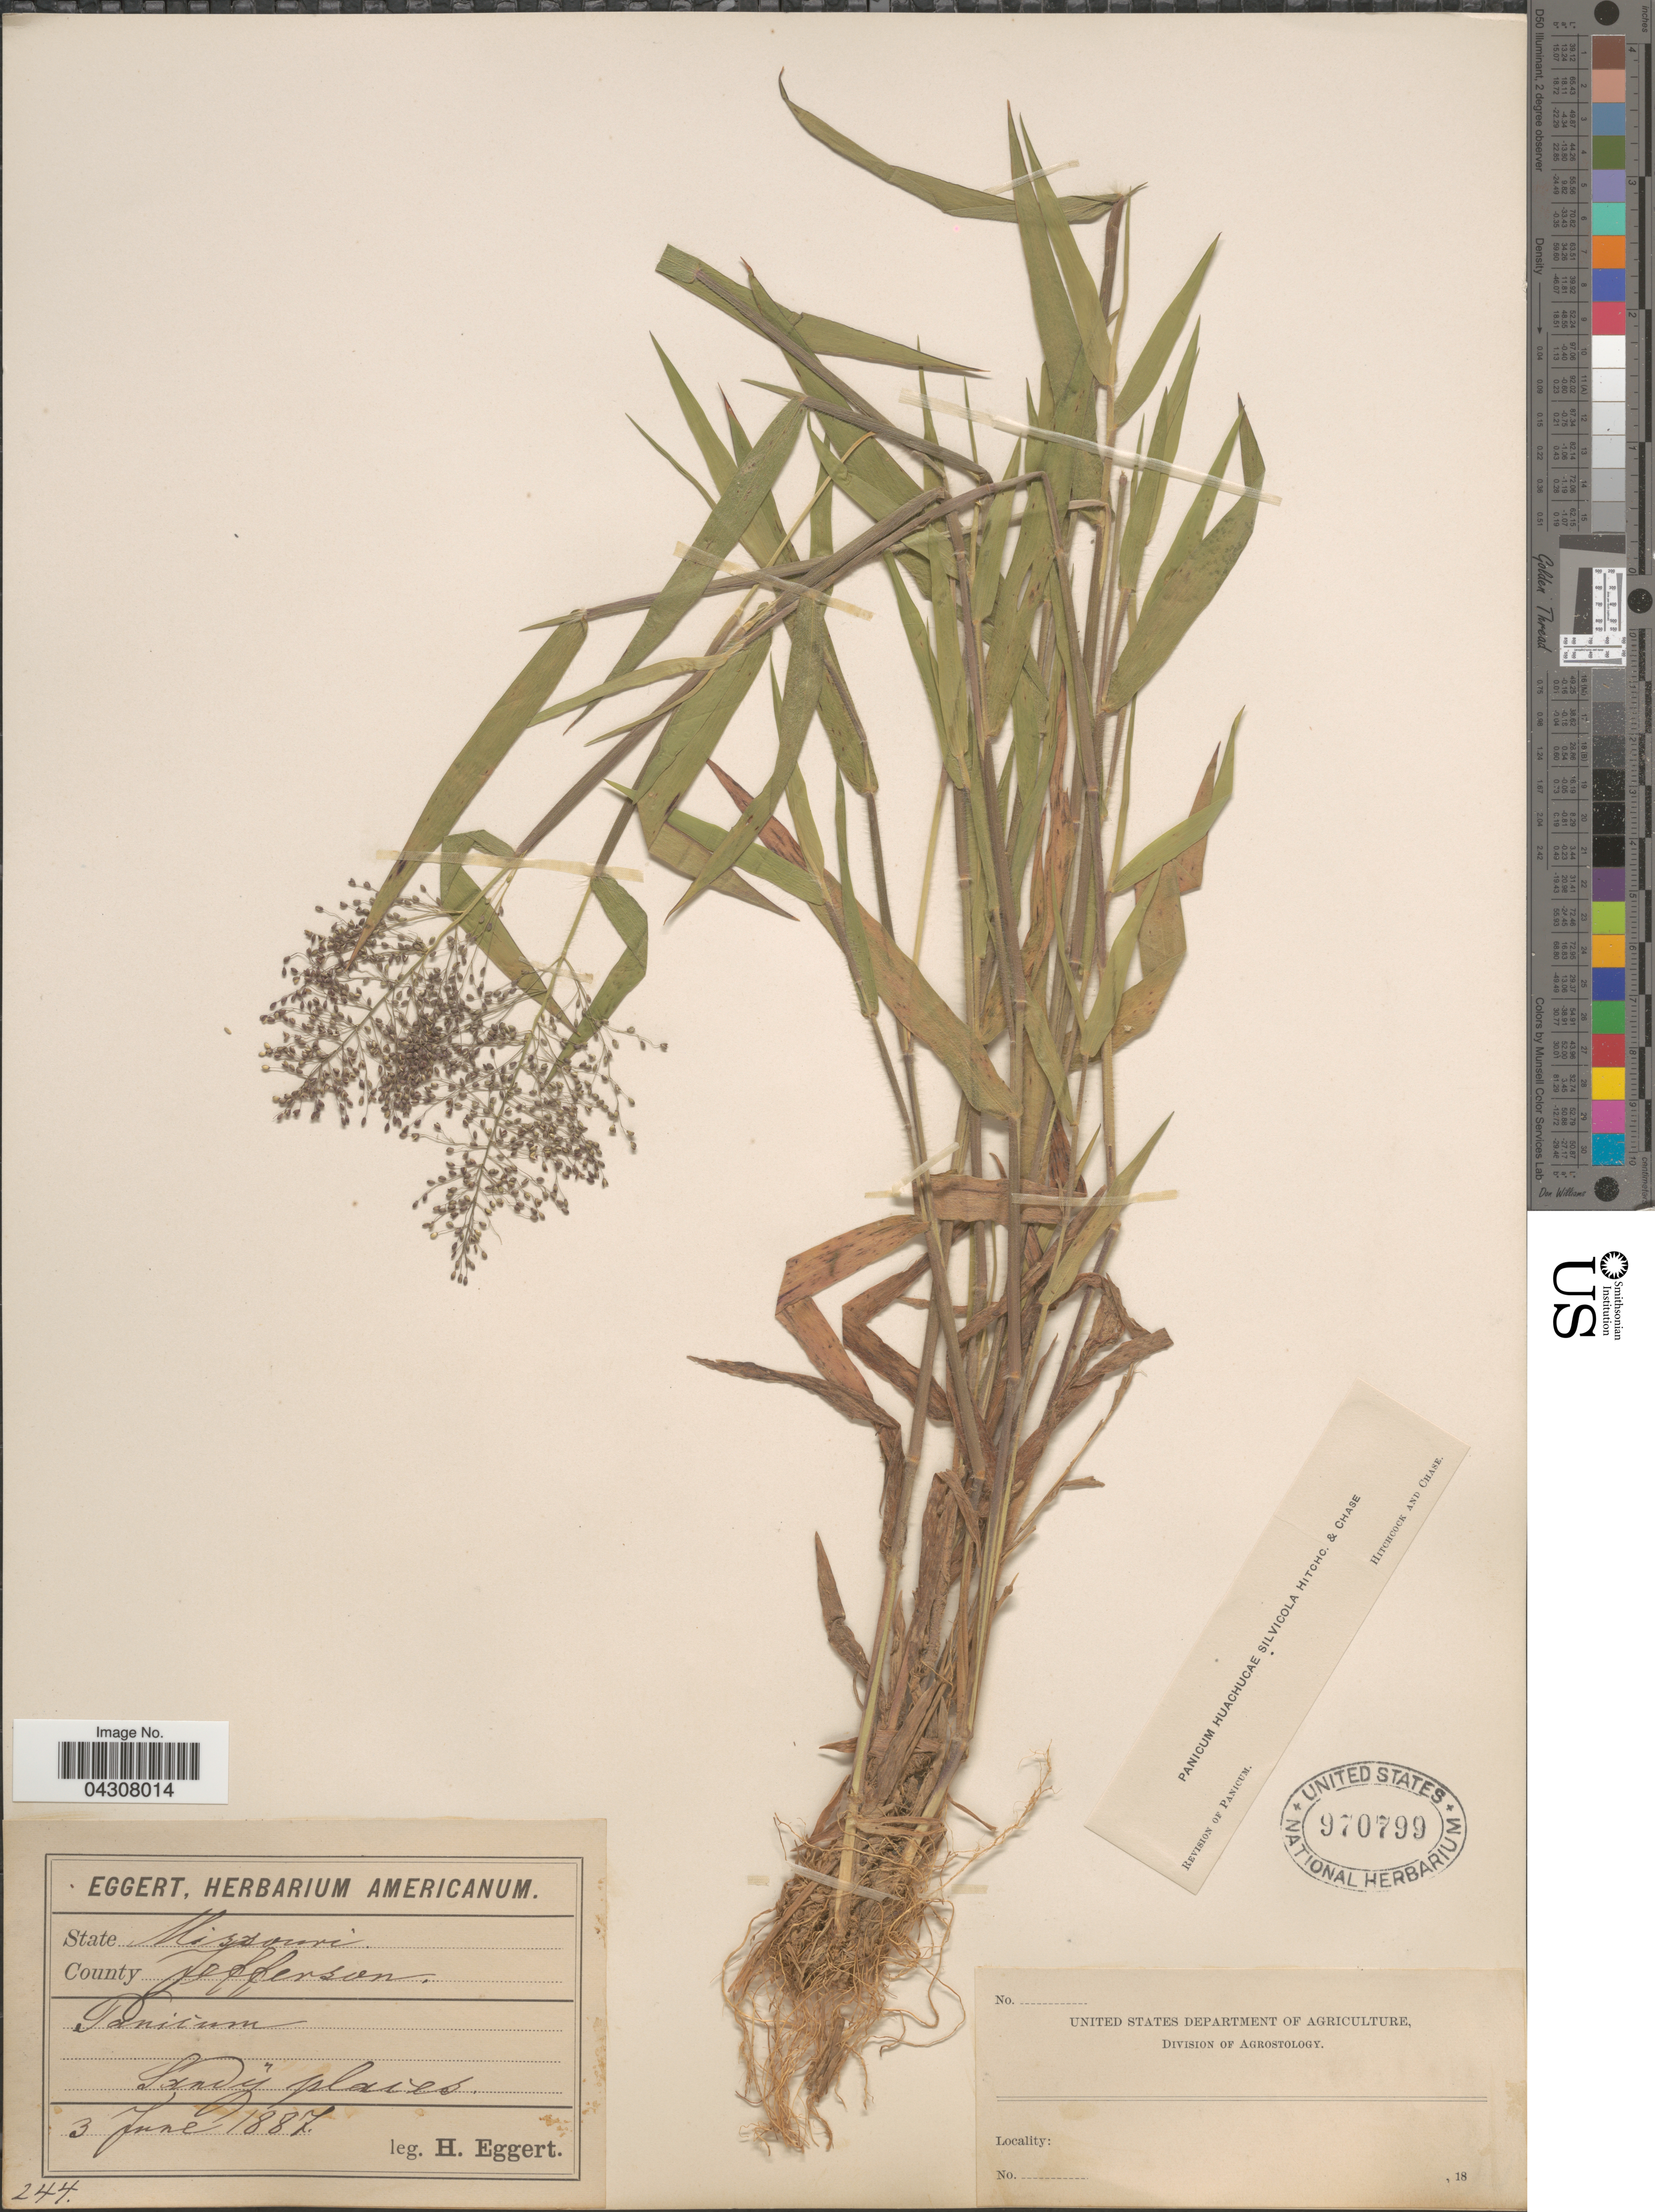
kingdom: Plantae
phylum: Tracheophyta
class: Liliopsida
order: Poales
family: Poaceae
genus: Dichanthelium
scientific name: Dichanthelium acuminatum var. acuminatum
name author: (Sw.) Gould & C.A. Clark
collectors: H. Eggert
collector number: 244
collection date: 1887-06-03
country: United States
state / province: Missouri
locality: County Jefferson.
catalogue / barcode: US 970799